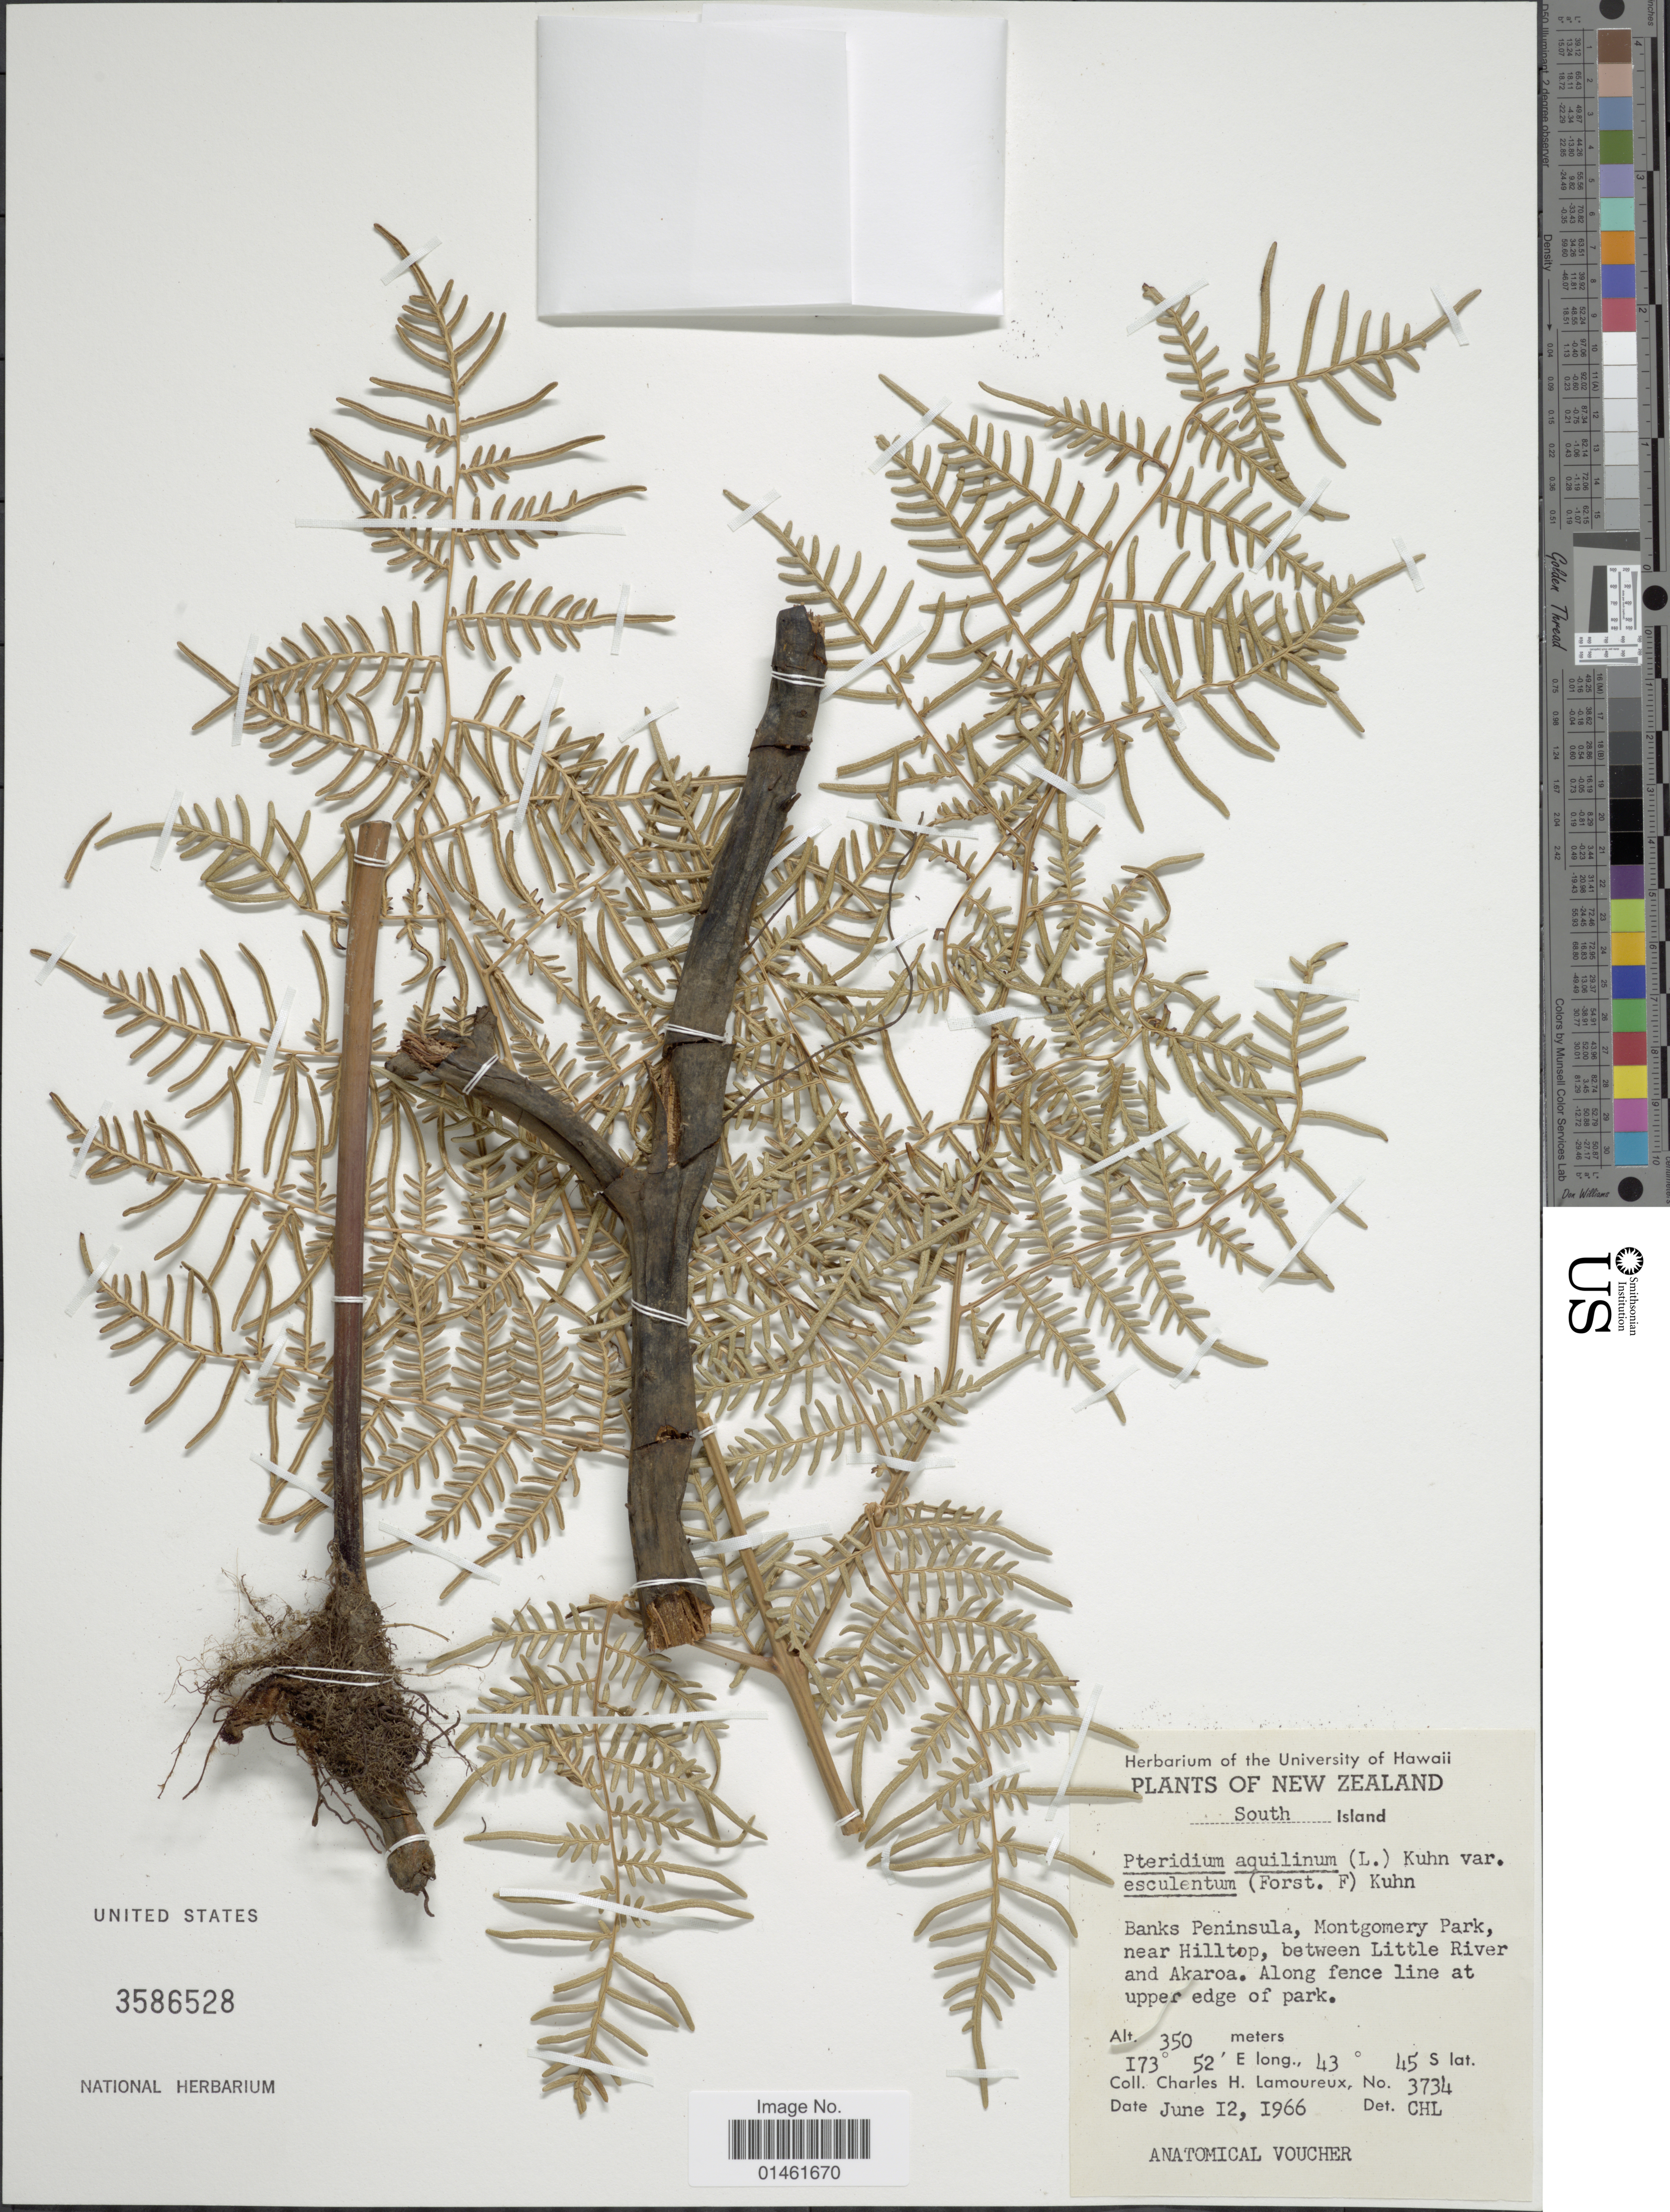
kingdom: Plantae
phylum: Tracheophyta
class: Polypodiopsida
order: Polypodiales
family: Dennstaedtiaceae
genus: Pteridium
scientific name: Pteridium esculentum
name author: (G. Forst.) Cockayne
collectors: C. H. Lamoureux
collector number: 3734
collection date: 1966-06-12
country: New Zealand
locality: New Zealand, South Island, Banks Peninsula, Montgomery Park, near Hilltop, between Little River and Akaroa, along fence line at upper edge of park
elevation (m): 350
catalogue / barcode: US 3586528